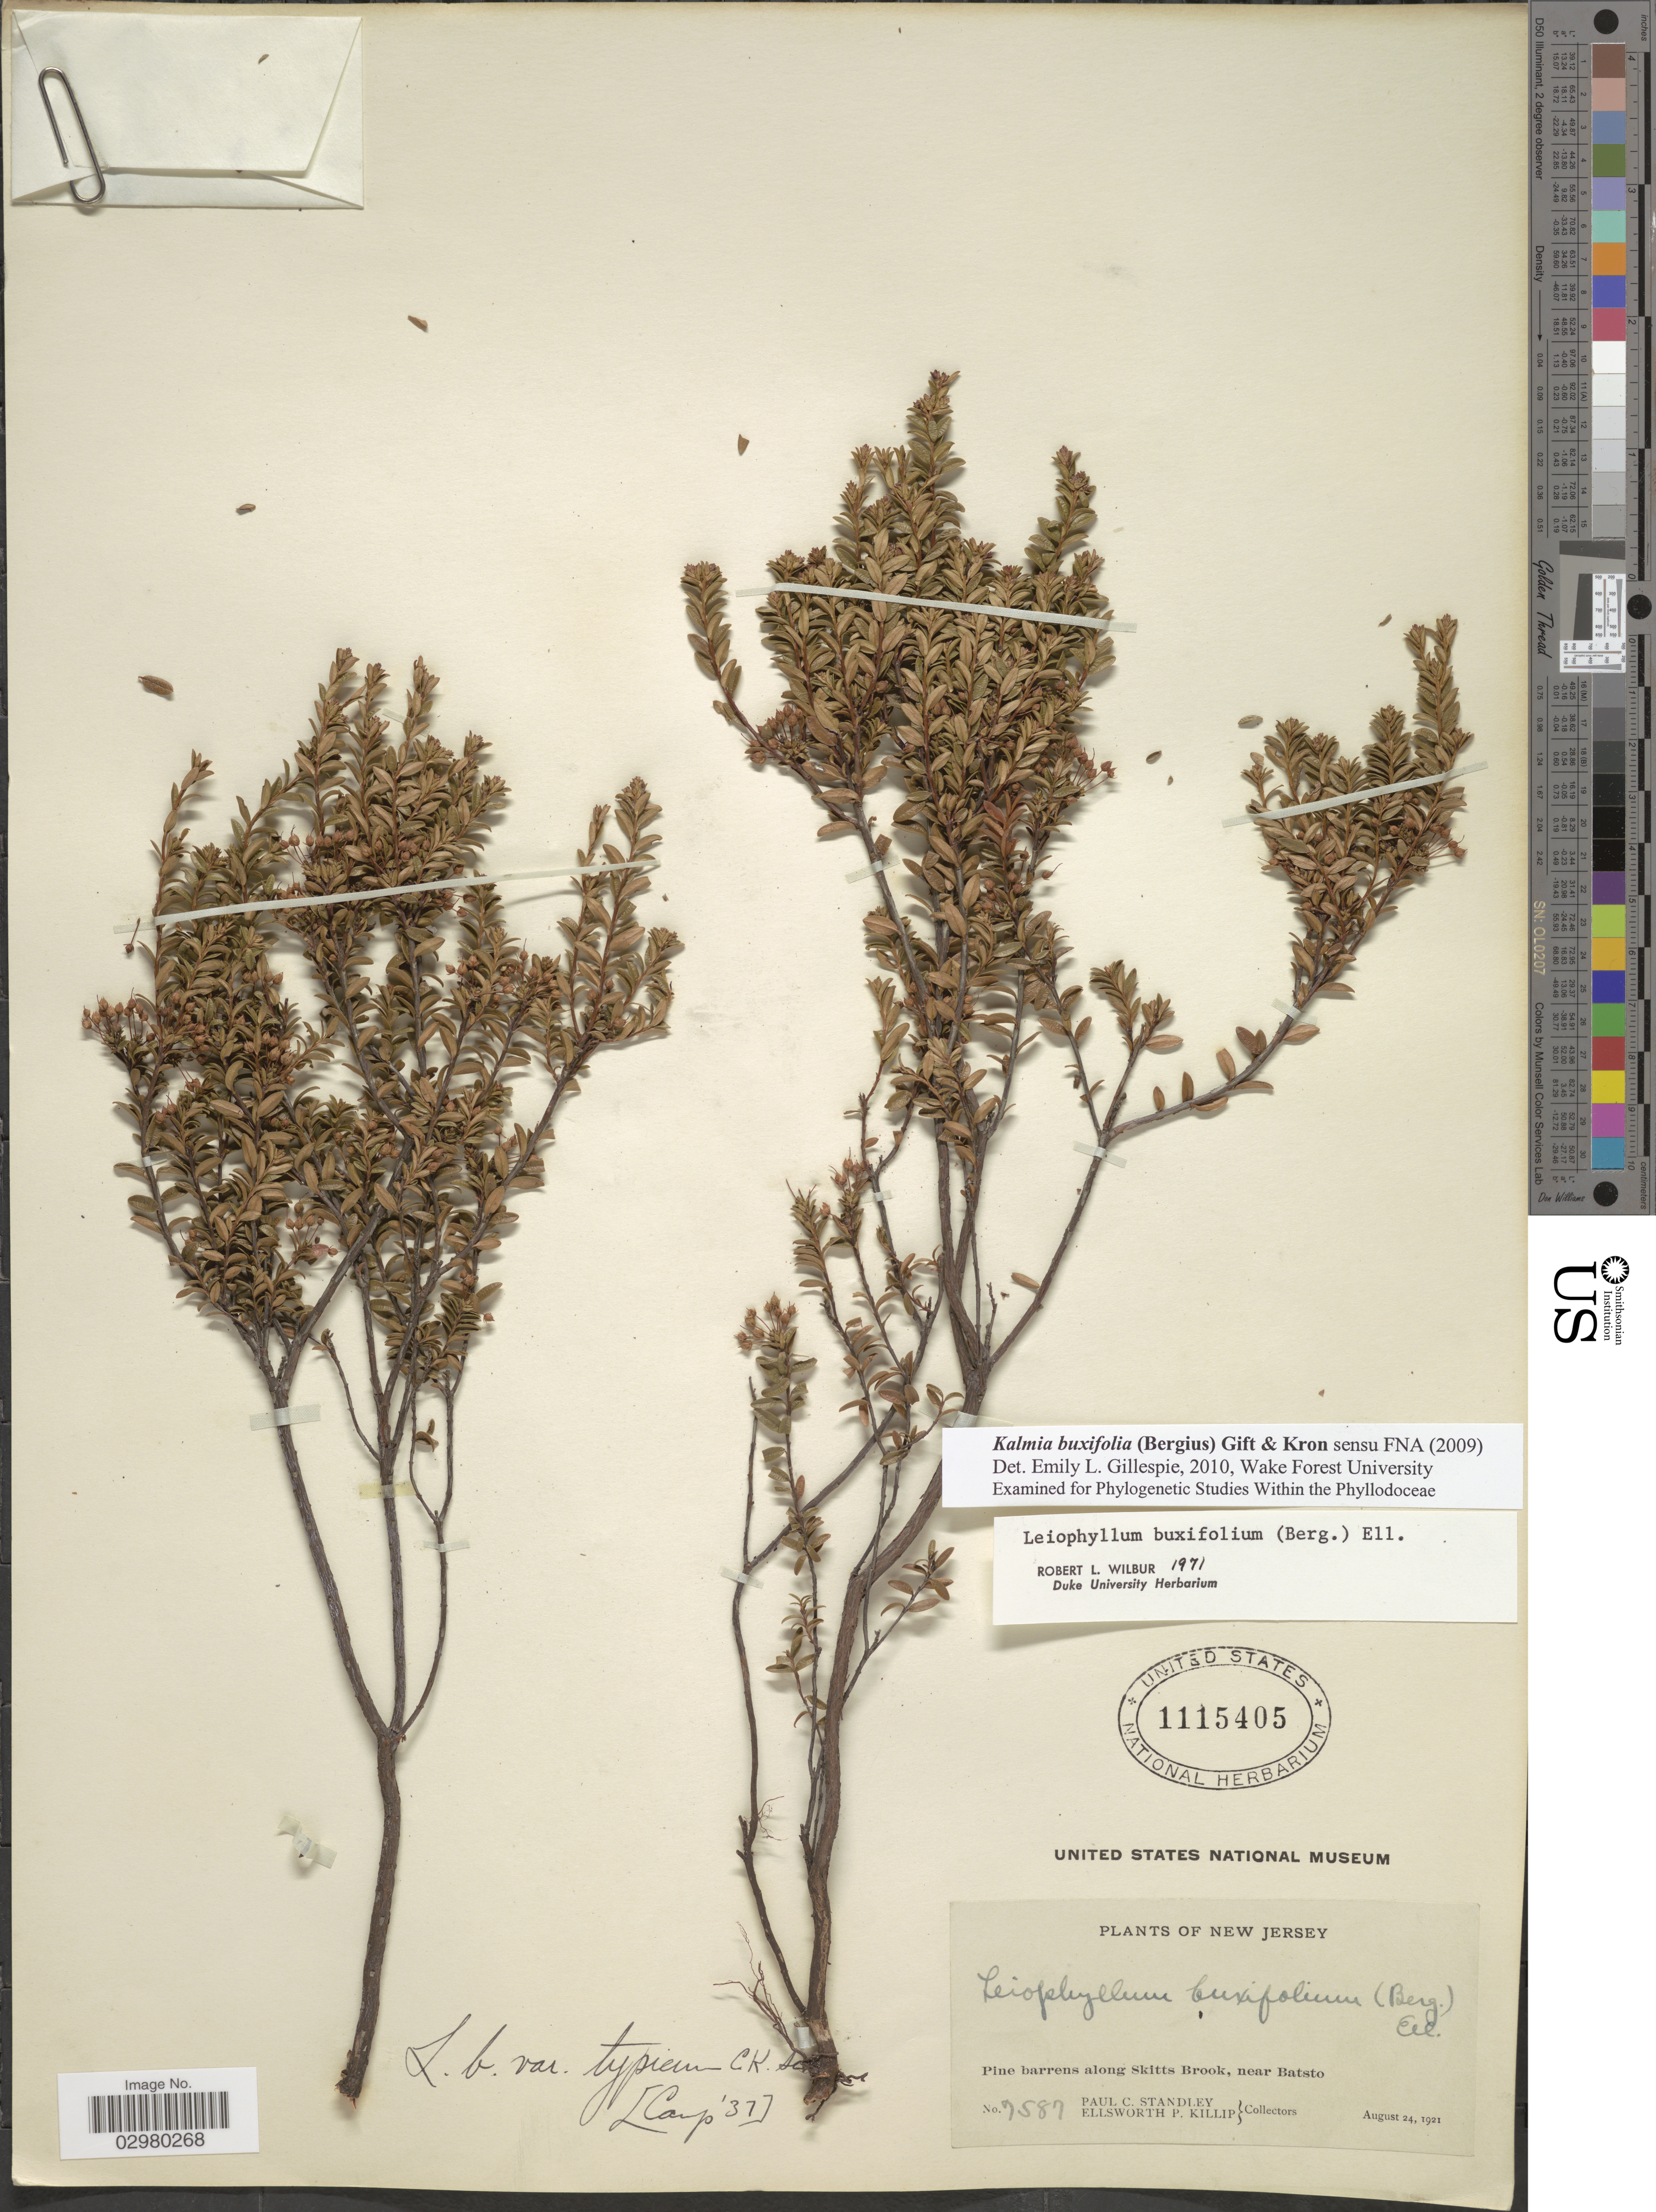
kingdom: Plantae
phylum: Tracheophyta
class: Magnoliopsida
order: Ericales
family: Ericaceae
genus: Leiophyllum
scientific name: Leiophyllum buxifolium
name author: (Bergius) Elliott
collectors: P. C. Standley & E. P. Killip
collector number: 7587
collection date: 1921-08-24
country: United States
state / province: New Jersey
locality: Pine barrens along Skitts Brook, near Batsto.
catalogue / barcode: US 1115405